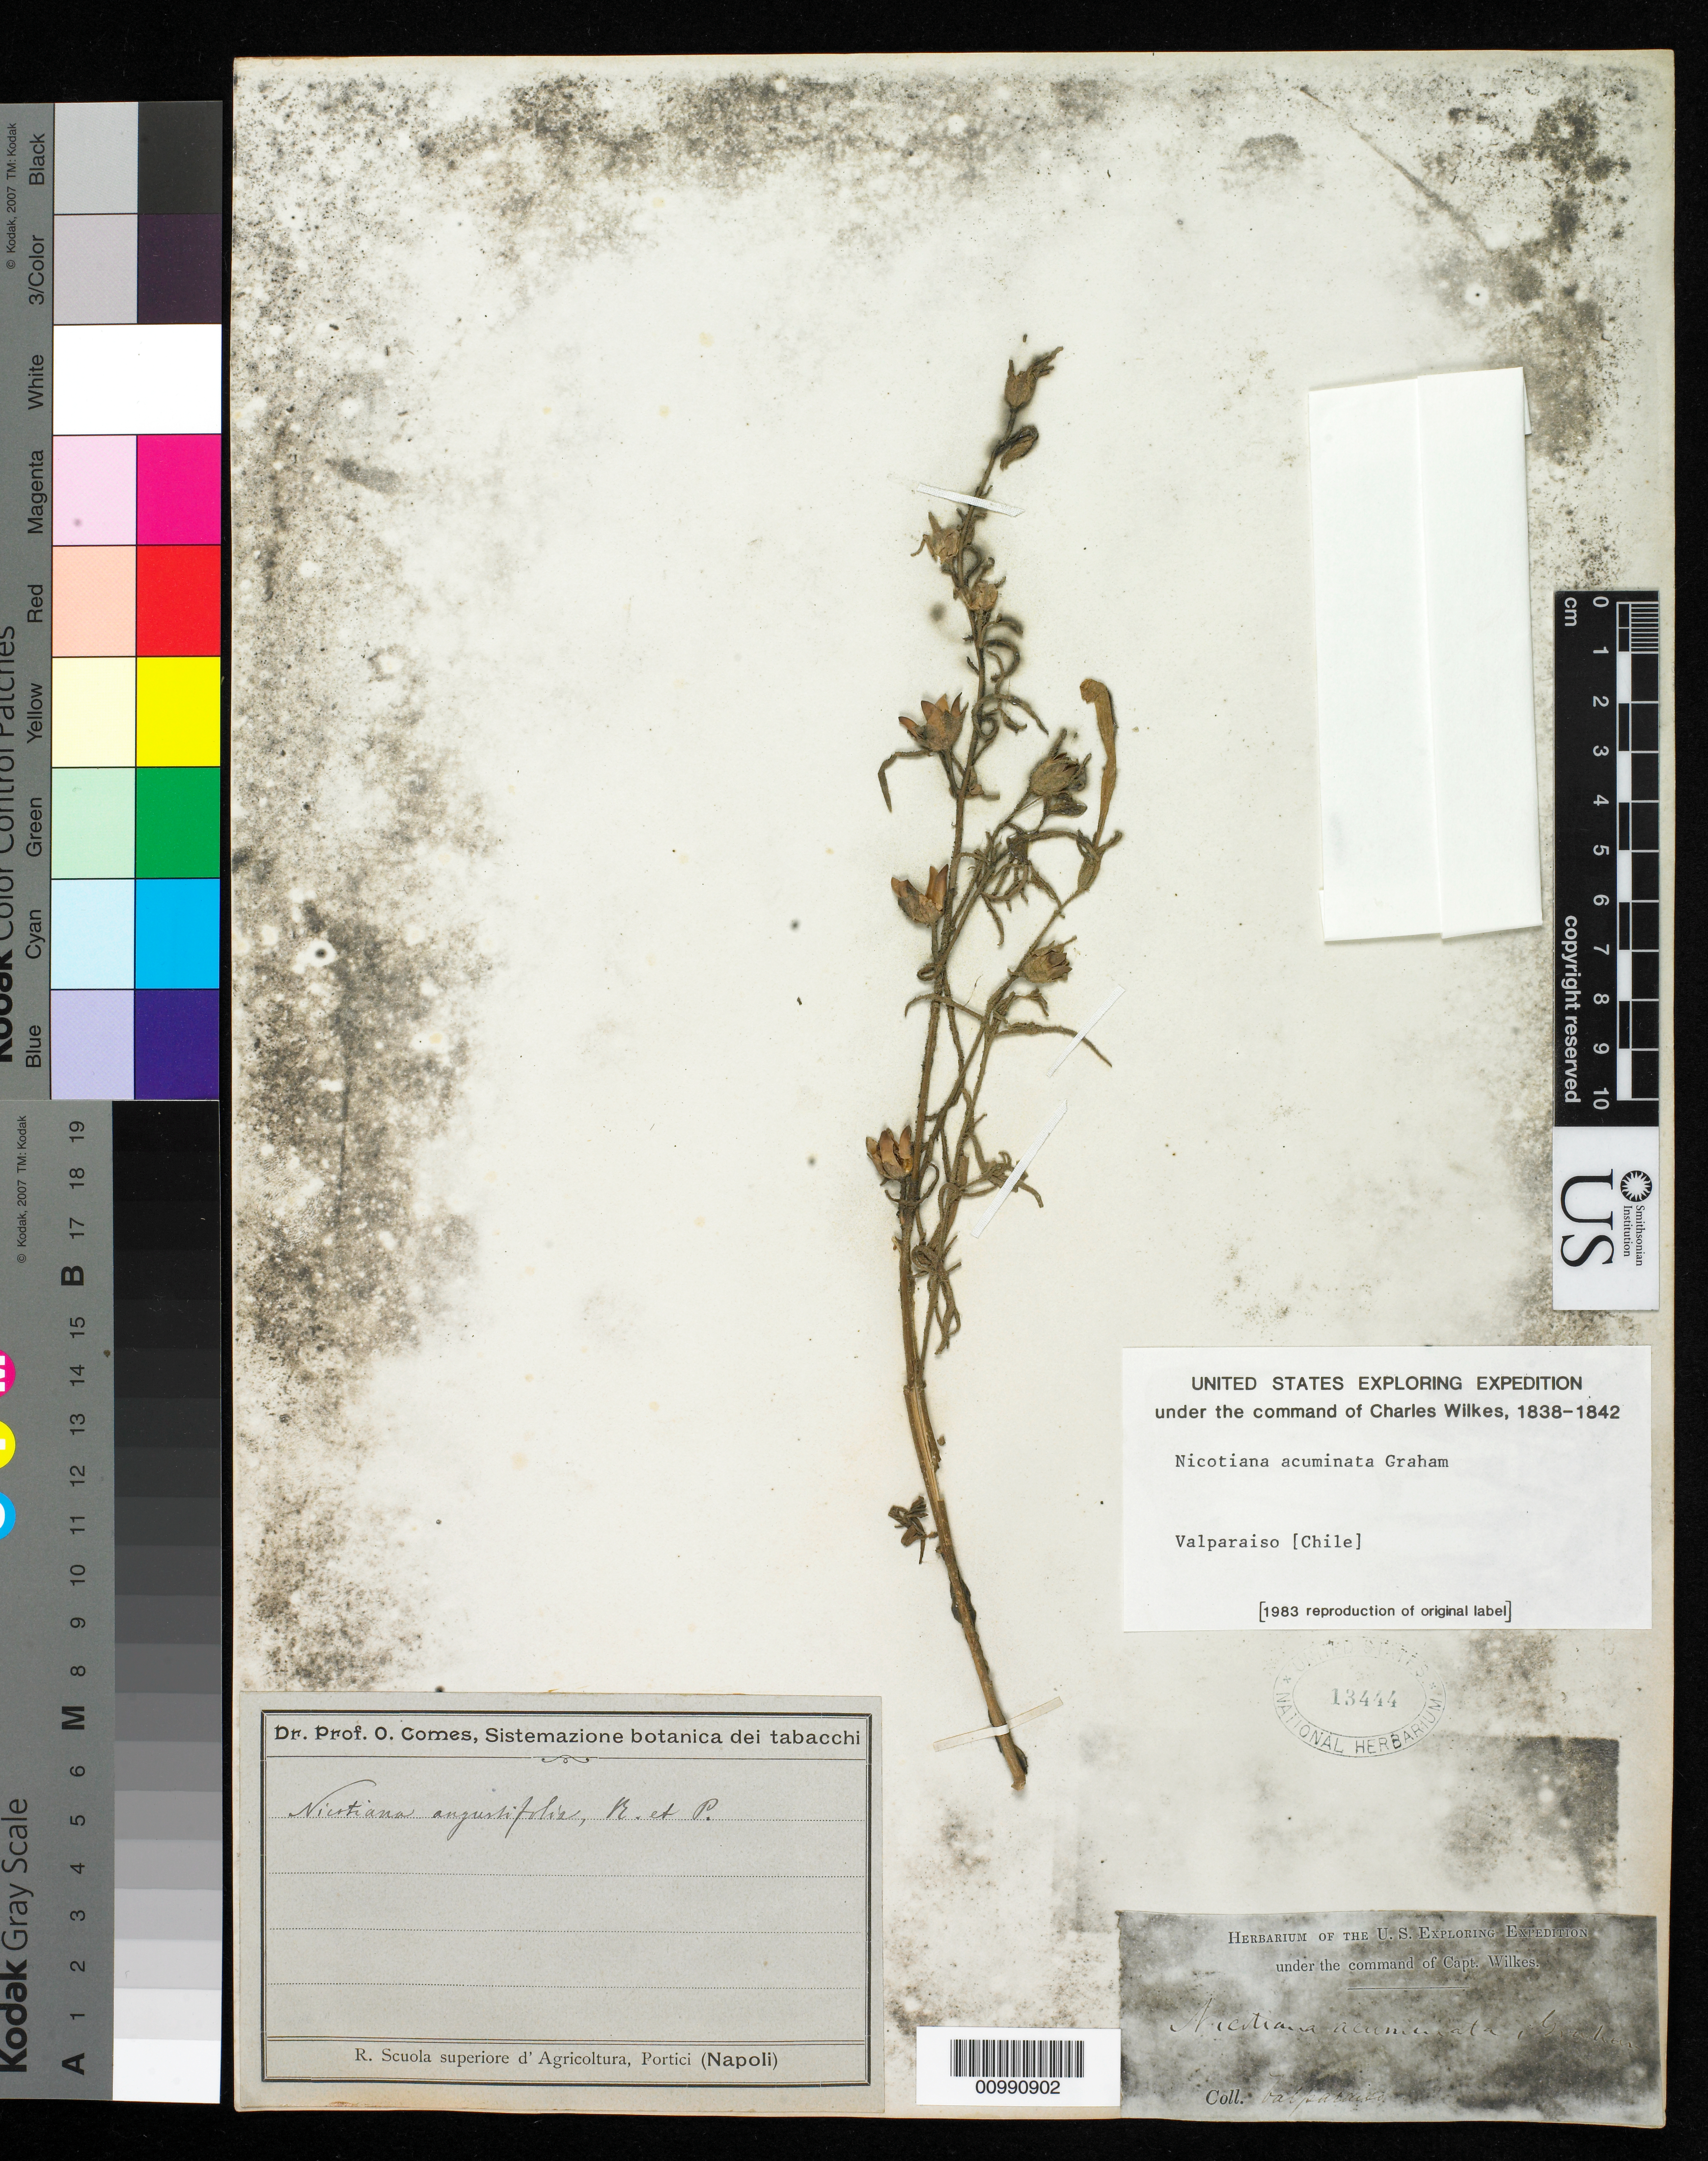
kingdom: Plantae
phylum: Tracheophyta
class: Magnoliopsida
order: Solanales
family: Solanaceae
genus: Nicotiana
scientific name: Nicotiana angustifolia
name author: Mill.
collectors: Wilkes Explor. Exped.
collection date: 1838/1842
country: Chile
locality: Valparaiso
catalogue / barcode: US 13444